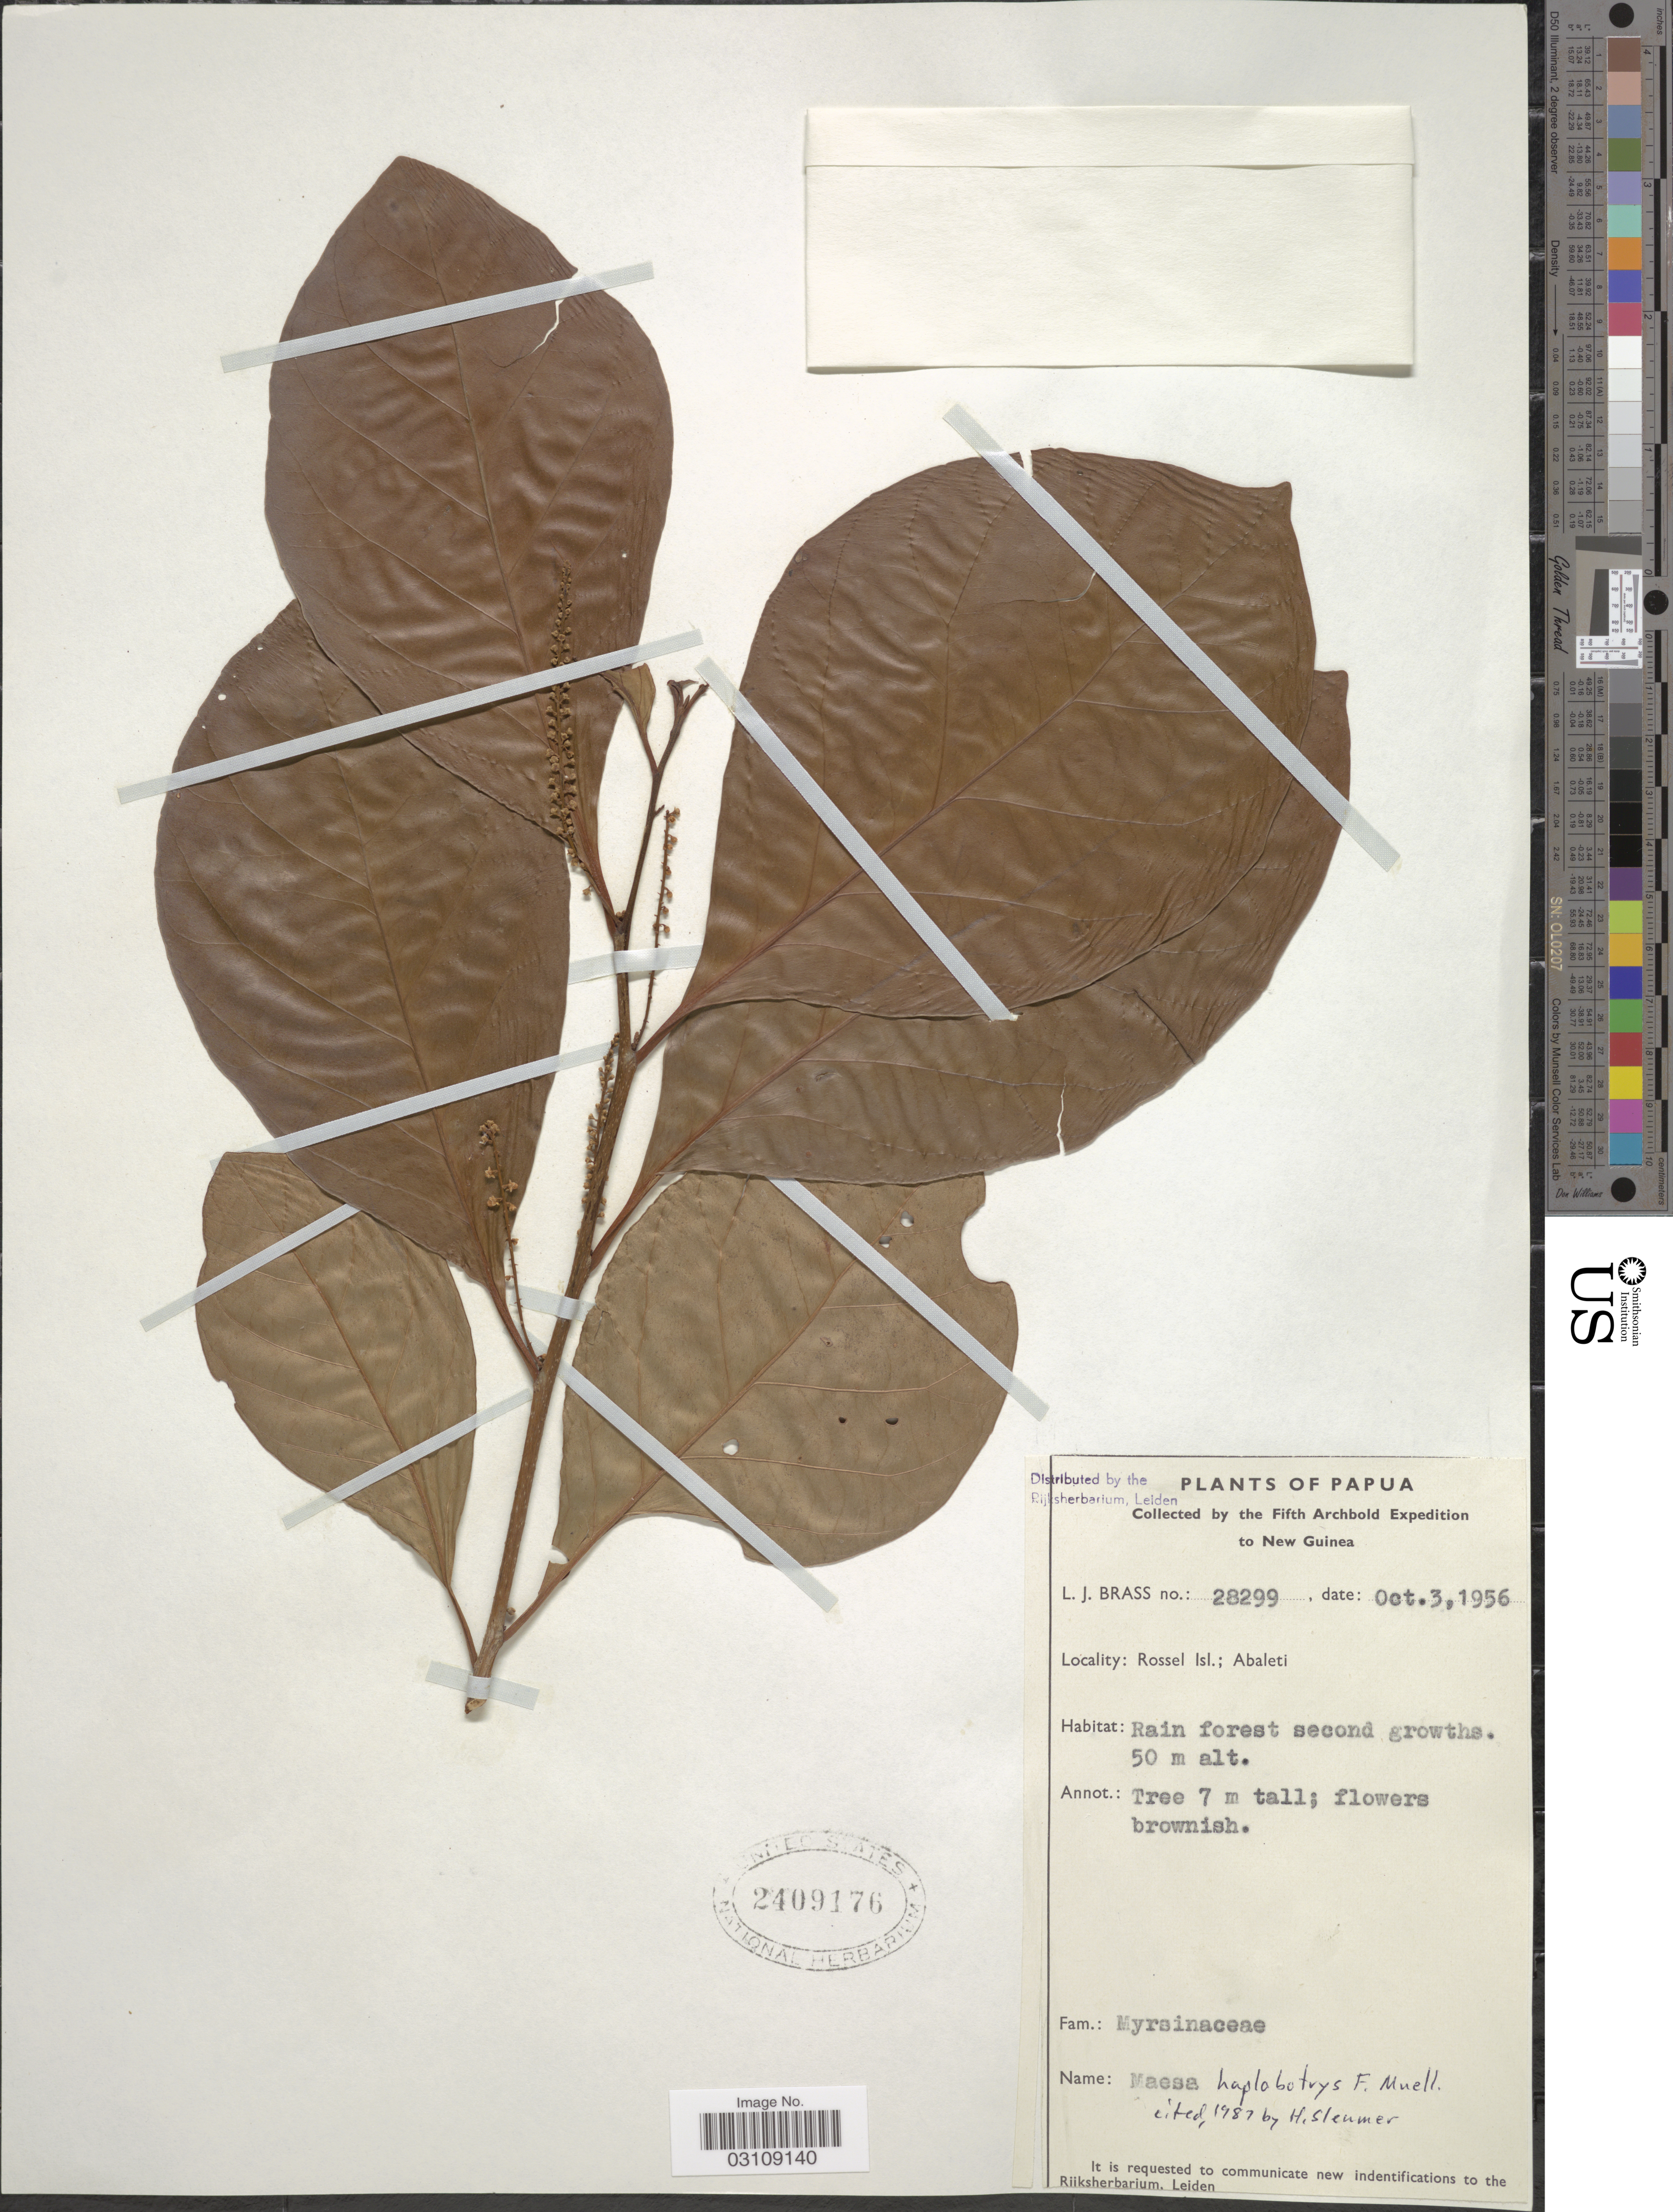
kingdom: Plantae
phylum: Tracheophyta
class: Magnoliopsida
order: Ericales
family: Primulaceae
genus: Maesa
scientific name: Maesa haplobotrys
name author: F. Muell.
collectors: L. J. Brass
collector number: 28299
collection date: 1956-10-03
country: Papua New Guinea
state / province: Milne Bay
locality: Papua, New Guinea, Rossel Isl.; Abaleti.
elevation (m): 50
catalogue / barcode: US 2409176